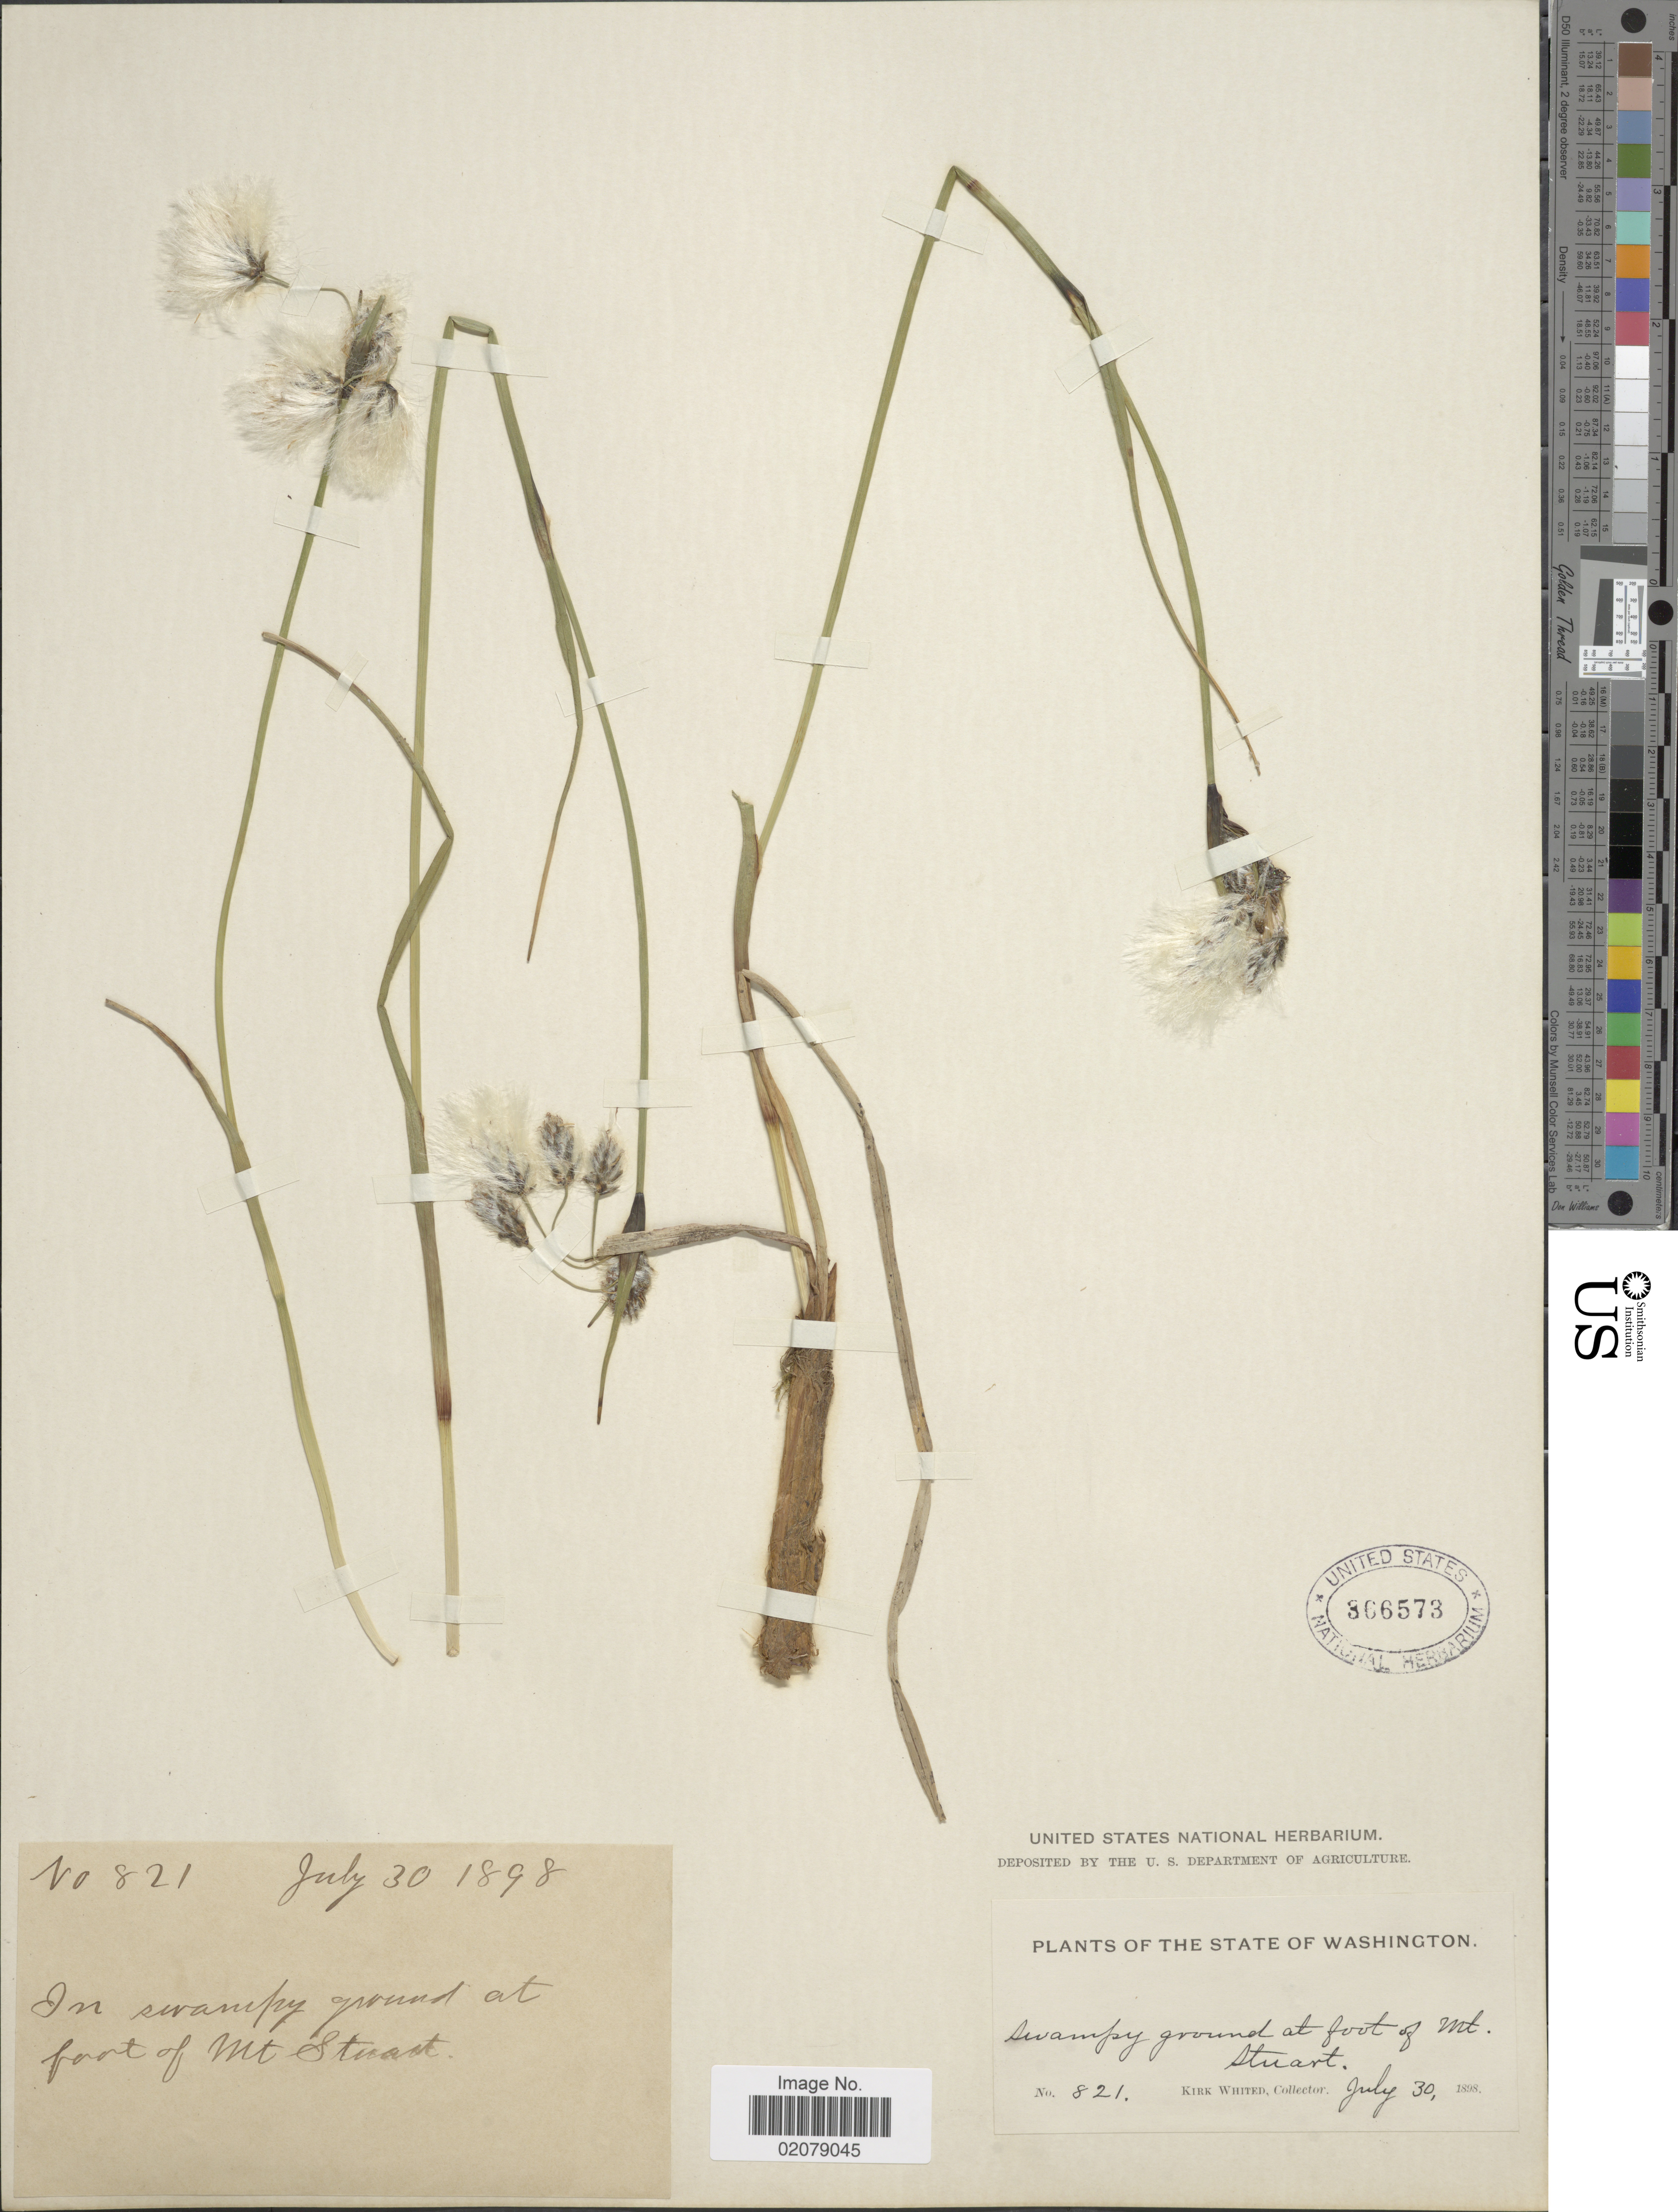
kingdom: Plantae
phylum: Tracheophyta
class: Liliopsida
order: Poales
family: Cyperaceae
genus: Eriophorum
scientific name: Eriophorum viridicarinatum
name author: (Englem.) Fernald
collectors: K. Whited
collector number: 821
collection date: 1898-07-30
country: United States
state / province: Washington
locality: The State of Washington, Swampy ground at foot of Mt. Stuart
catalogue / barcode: US 366573